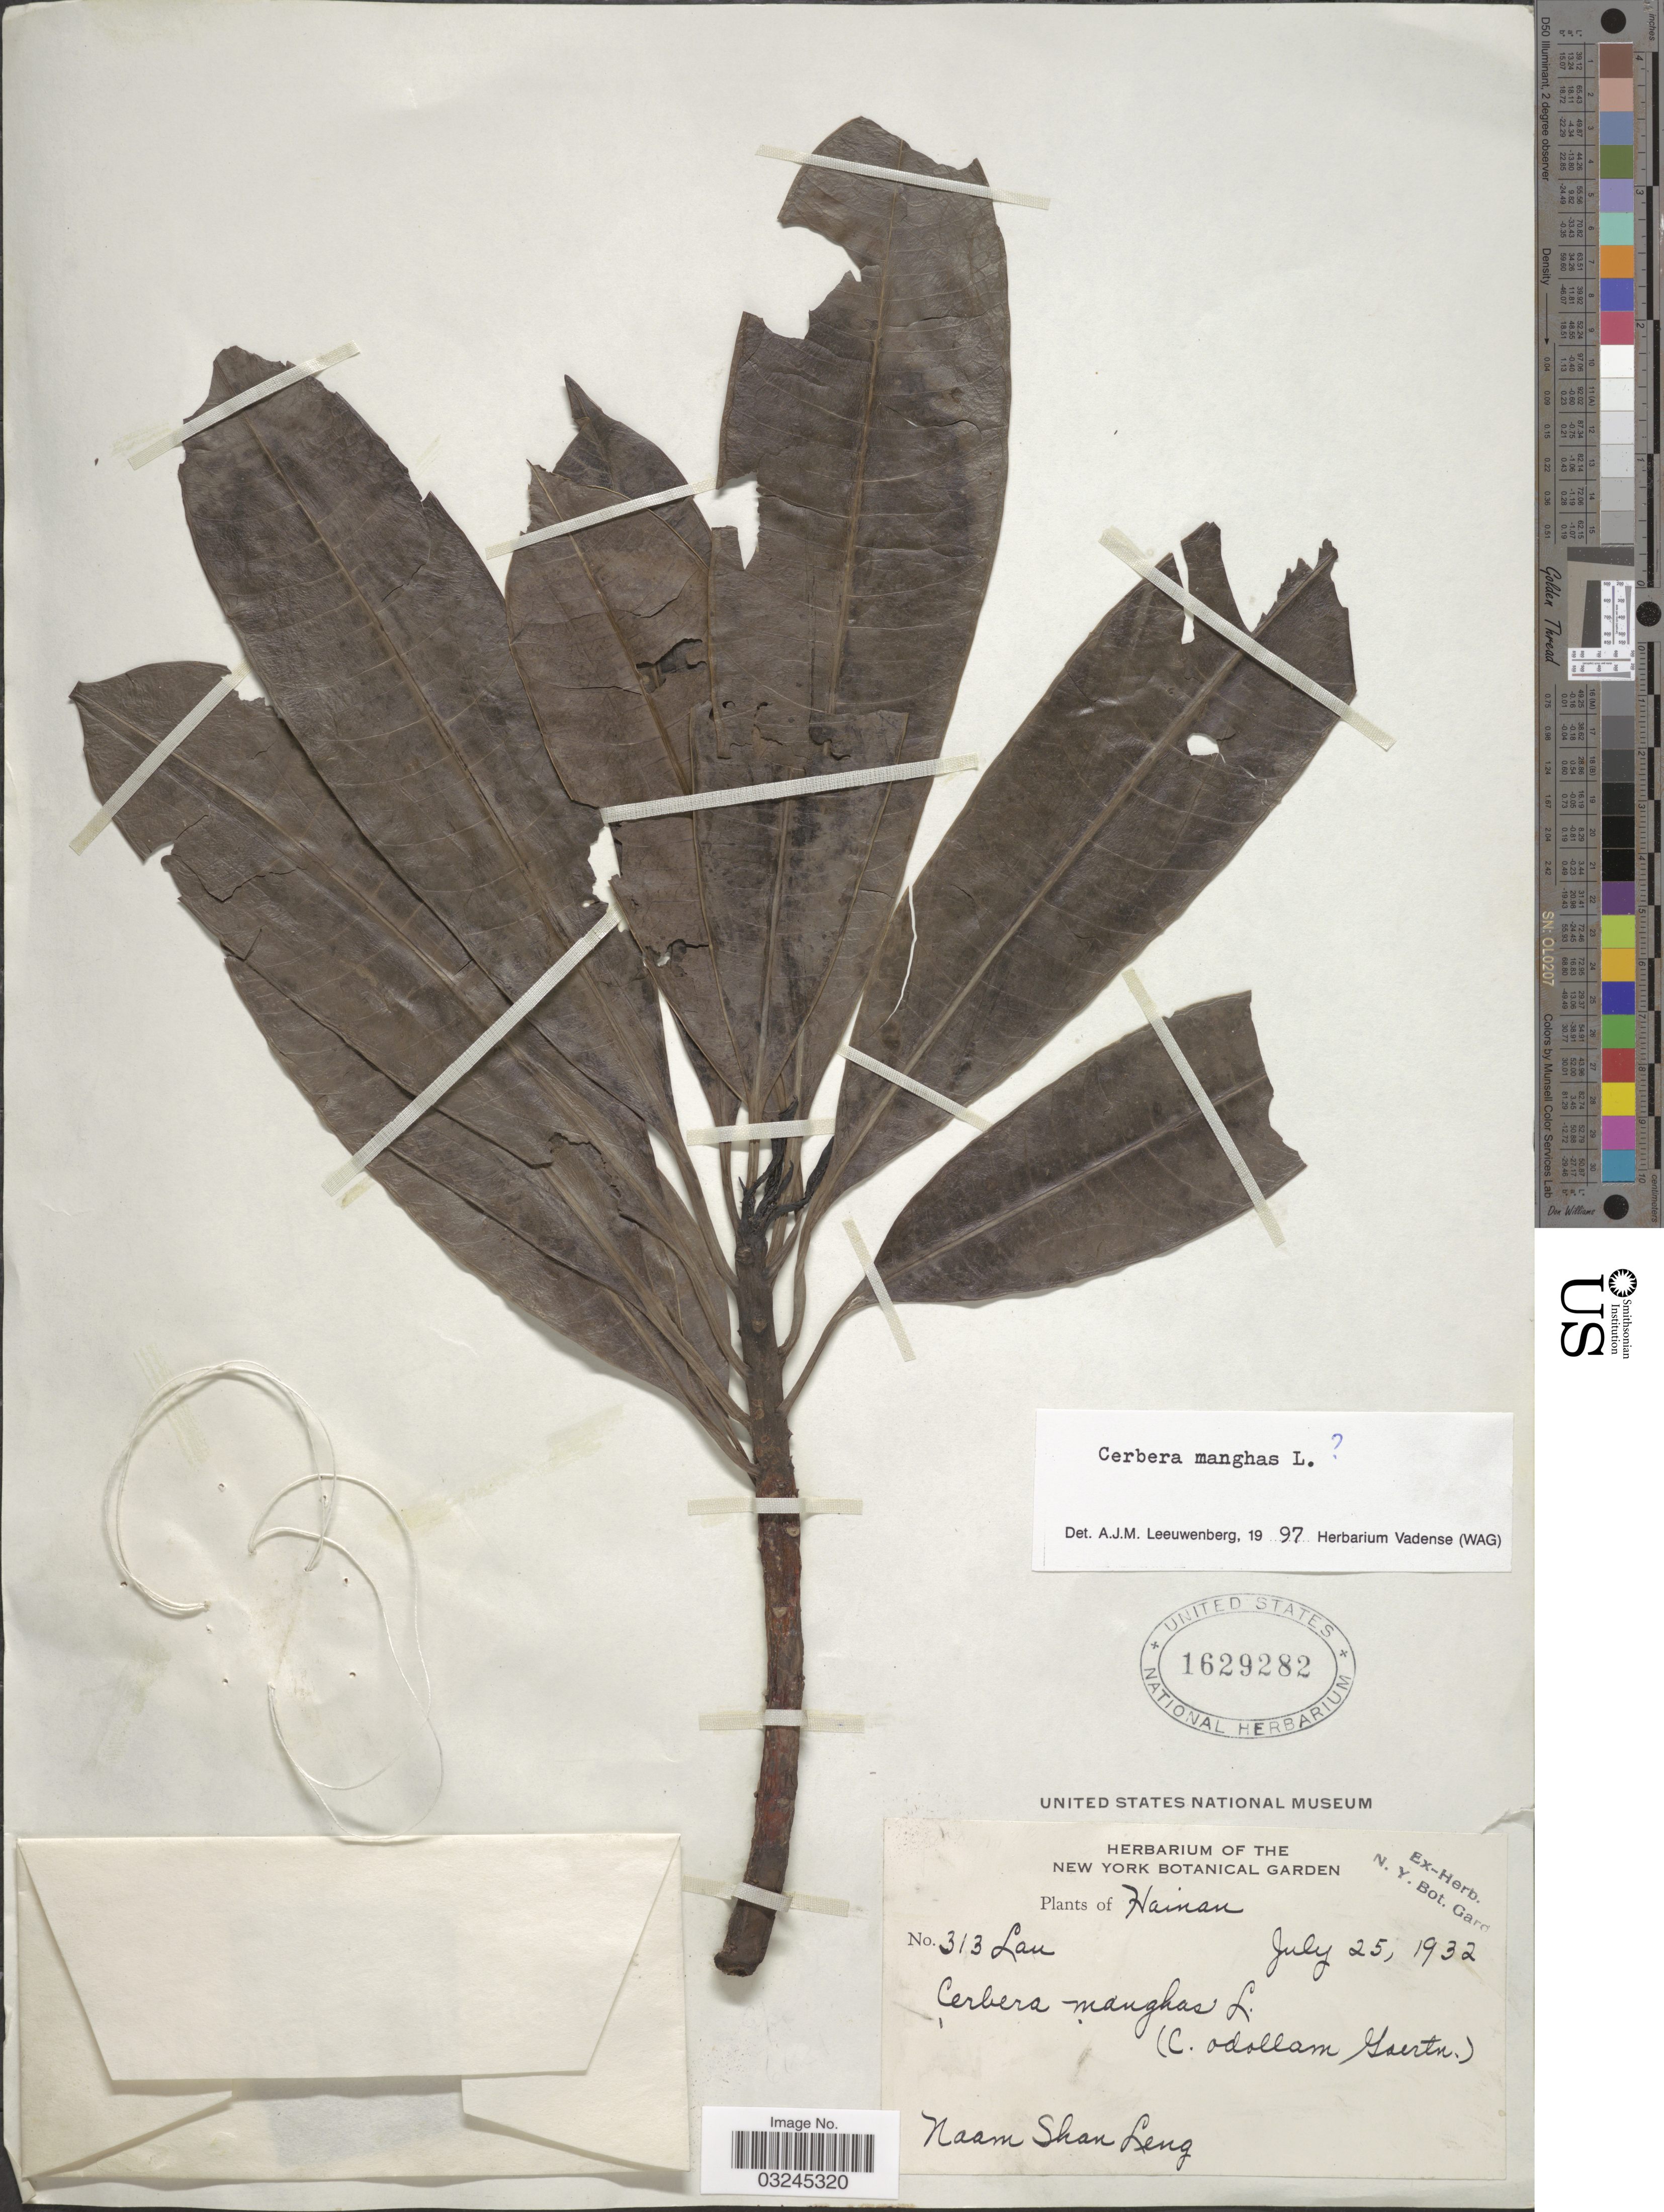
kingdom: Plantae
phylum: Tracheophyta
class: Magnoliopsida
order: Gentianales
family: Apocynaceae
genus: Cerbera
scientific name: Cerbera manghas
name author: L.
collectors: -. Lau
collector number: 313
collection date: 1932-07-25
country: China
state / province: Hainan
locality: Naam Shan Leng [unsure placement]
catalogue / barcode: US 1629282